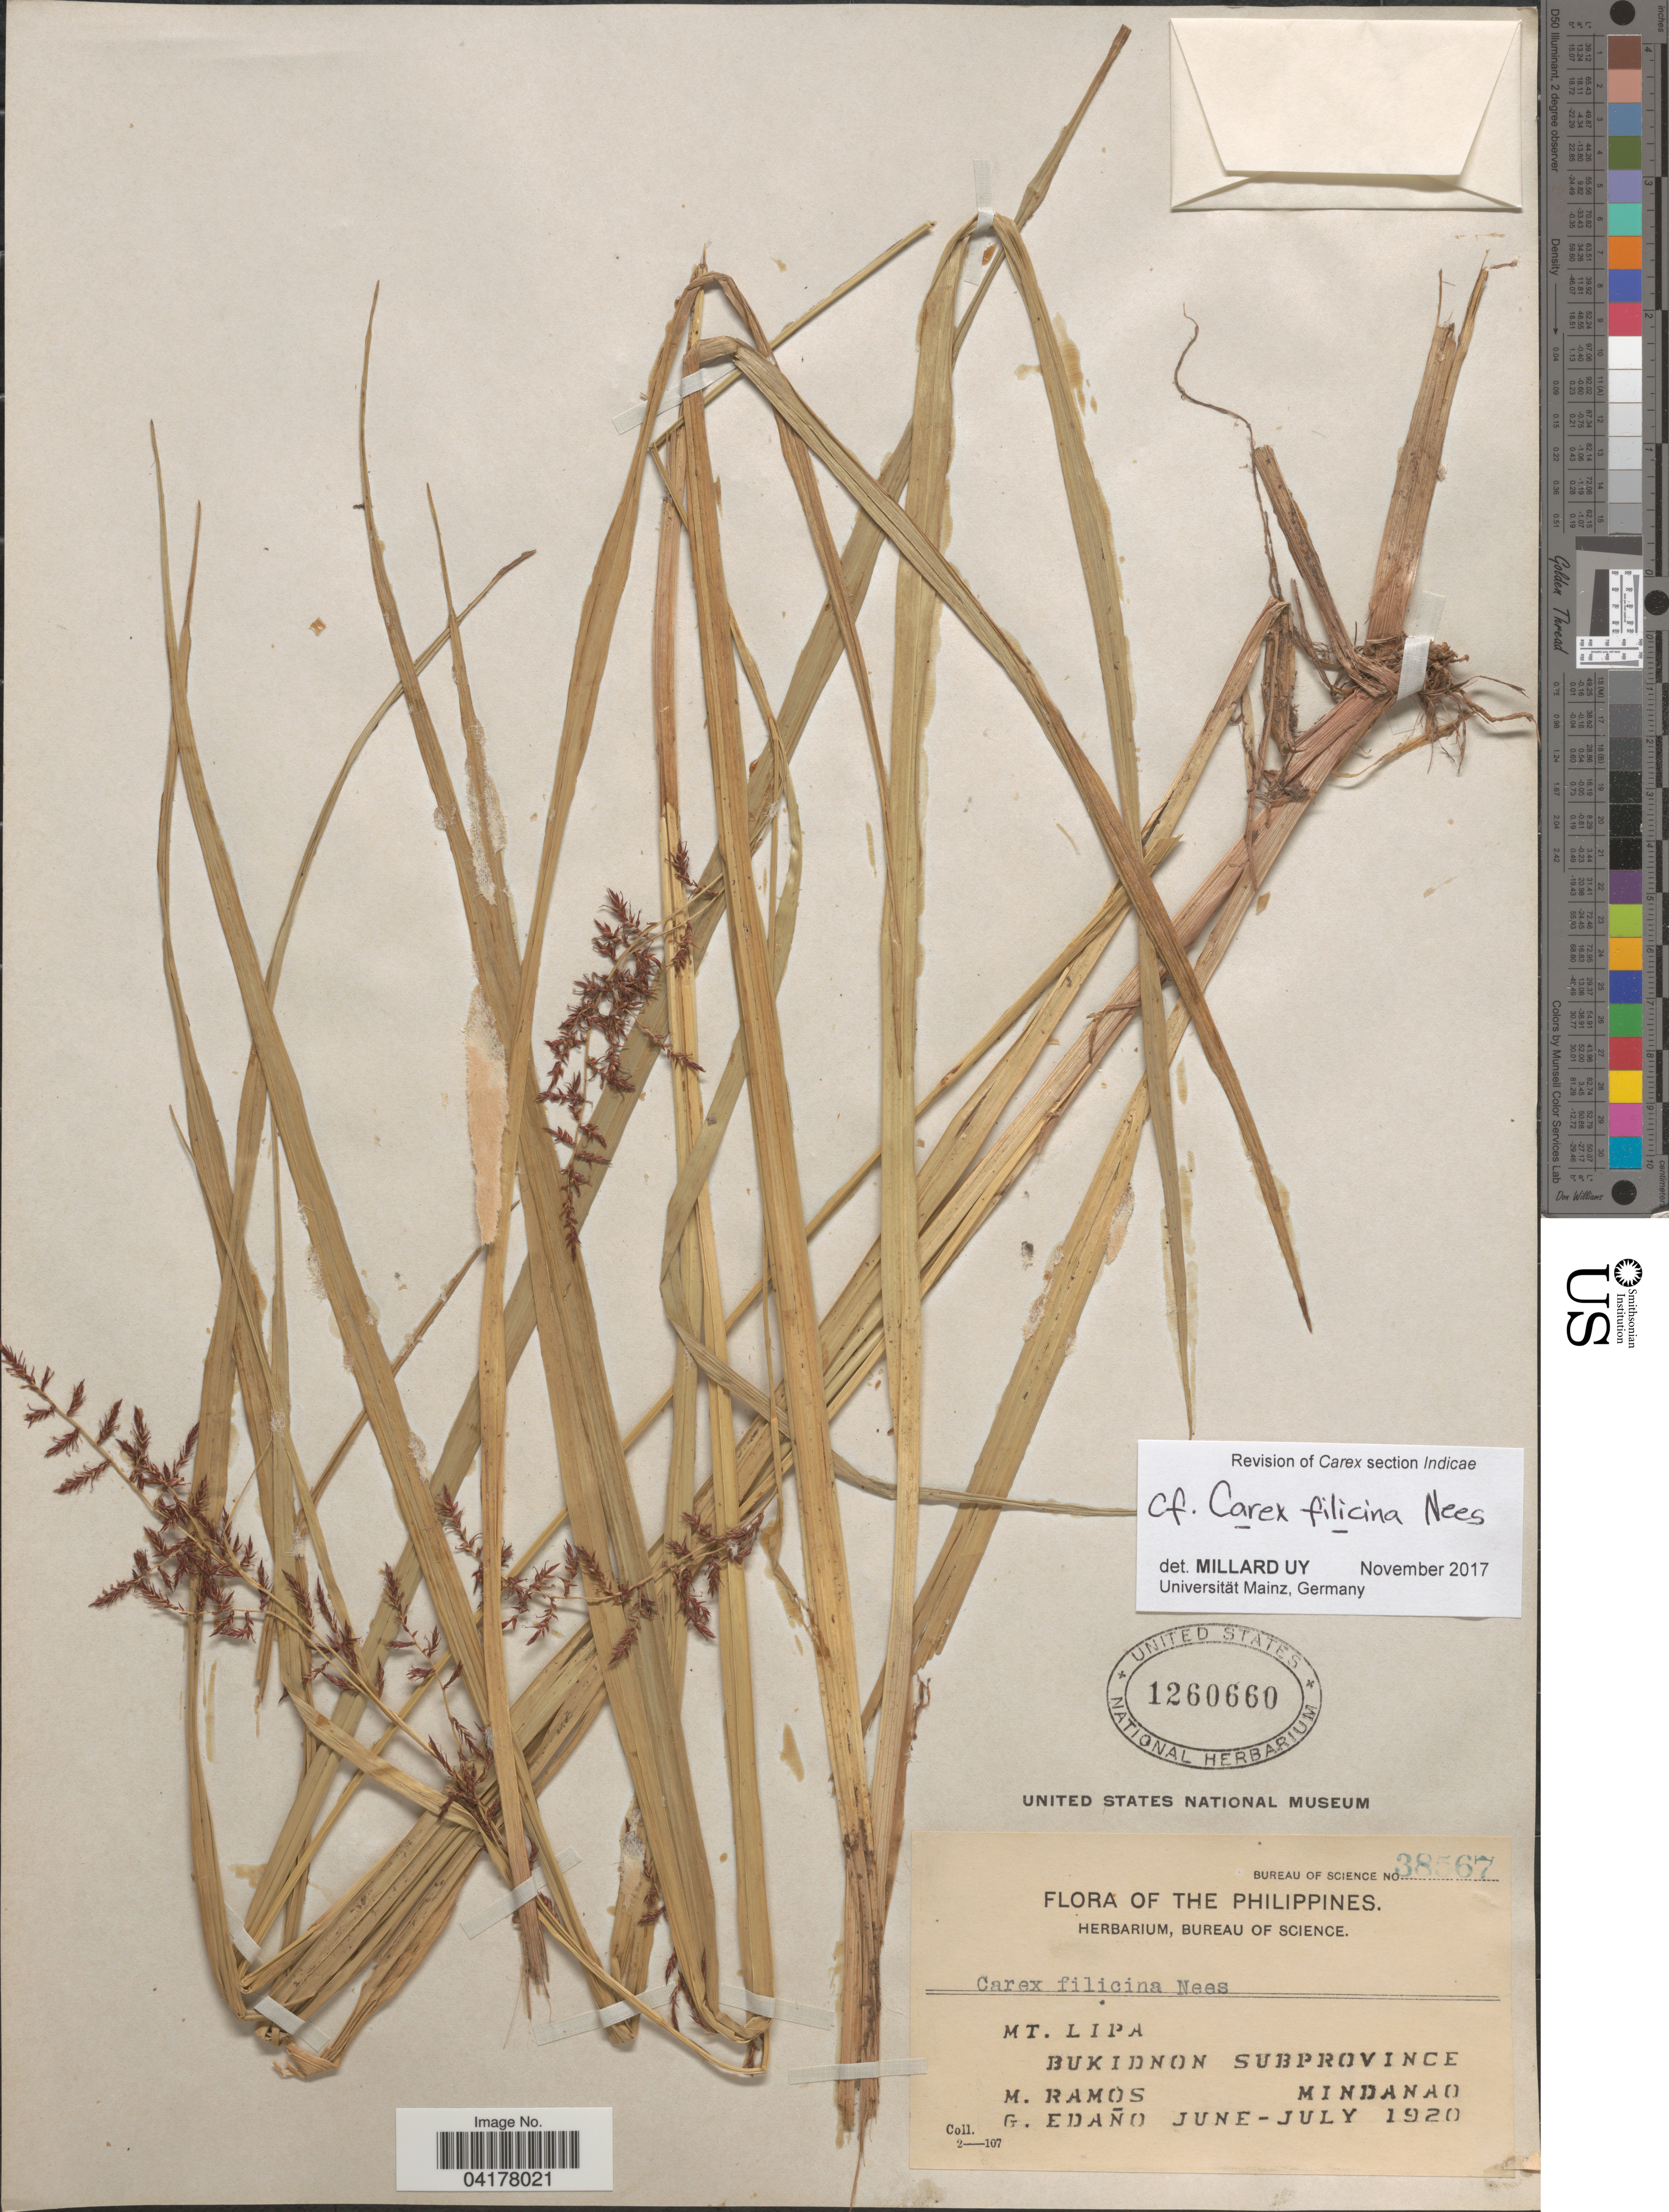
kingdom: Plantae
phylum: Tracheophyta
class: Liliopsida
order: Poales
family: Cyperaceae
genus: Carex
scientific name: Carex filicina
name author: Nees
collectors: M. Ramos & G. Edaño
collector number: Bureau of Science 38567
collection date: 1920-06/1920-07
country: Philippines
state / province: Northern Mindanao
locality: Mt. Lipa. Bukidnon Subprovince. Mindanao.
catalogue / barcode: US 1260660